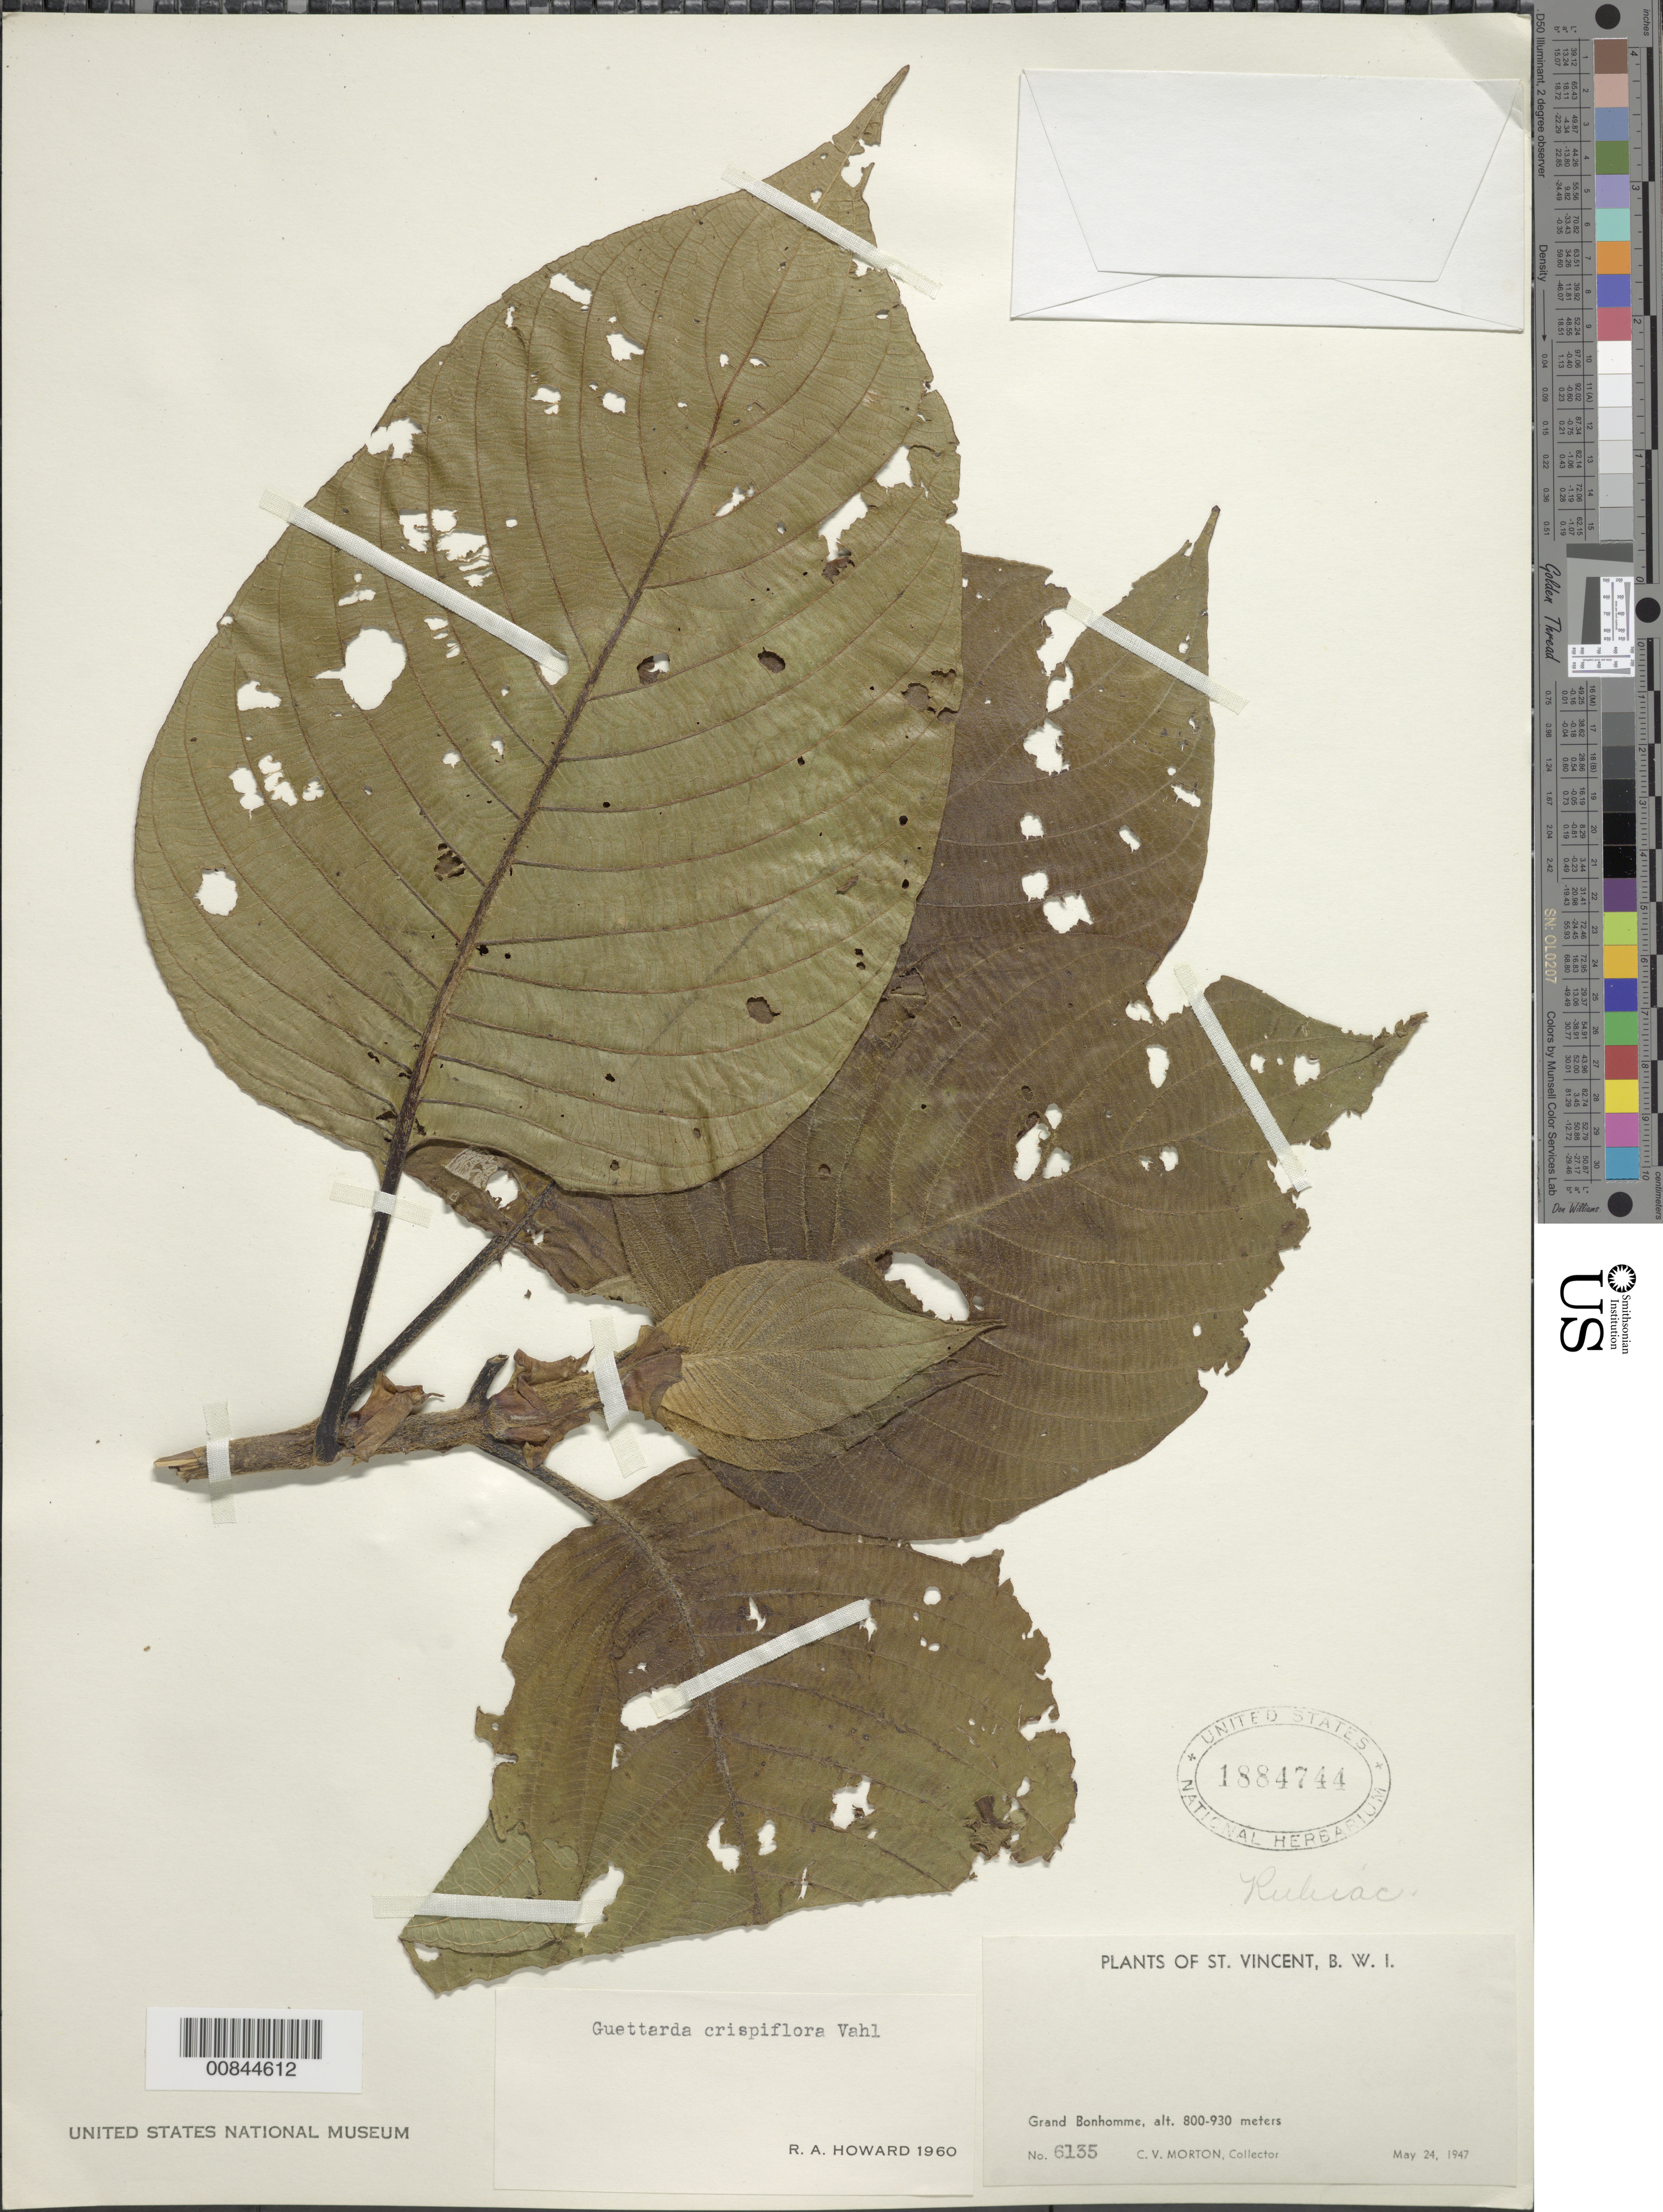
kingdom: Plantae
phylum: Tracheophyta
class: Magnoliopsida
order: Gentianales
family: Rubiaceae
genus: Guettarda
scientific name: Guettarda crispiflora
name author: Vahl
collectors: C. V. Morton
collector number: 6135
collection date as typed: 24 May 1947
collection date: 1947-05-24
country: St. Vincent - Grenadines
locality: Grand Bonhomme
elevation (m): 800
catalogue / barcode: US 1884744